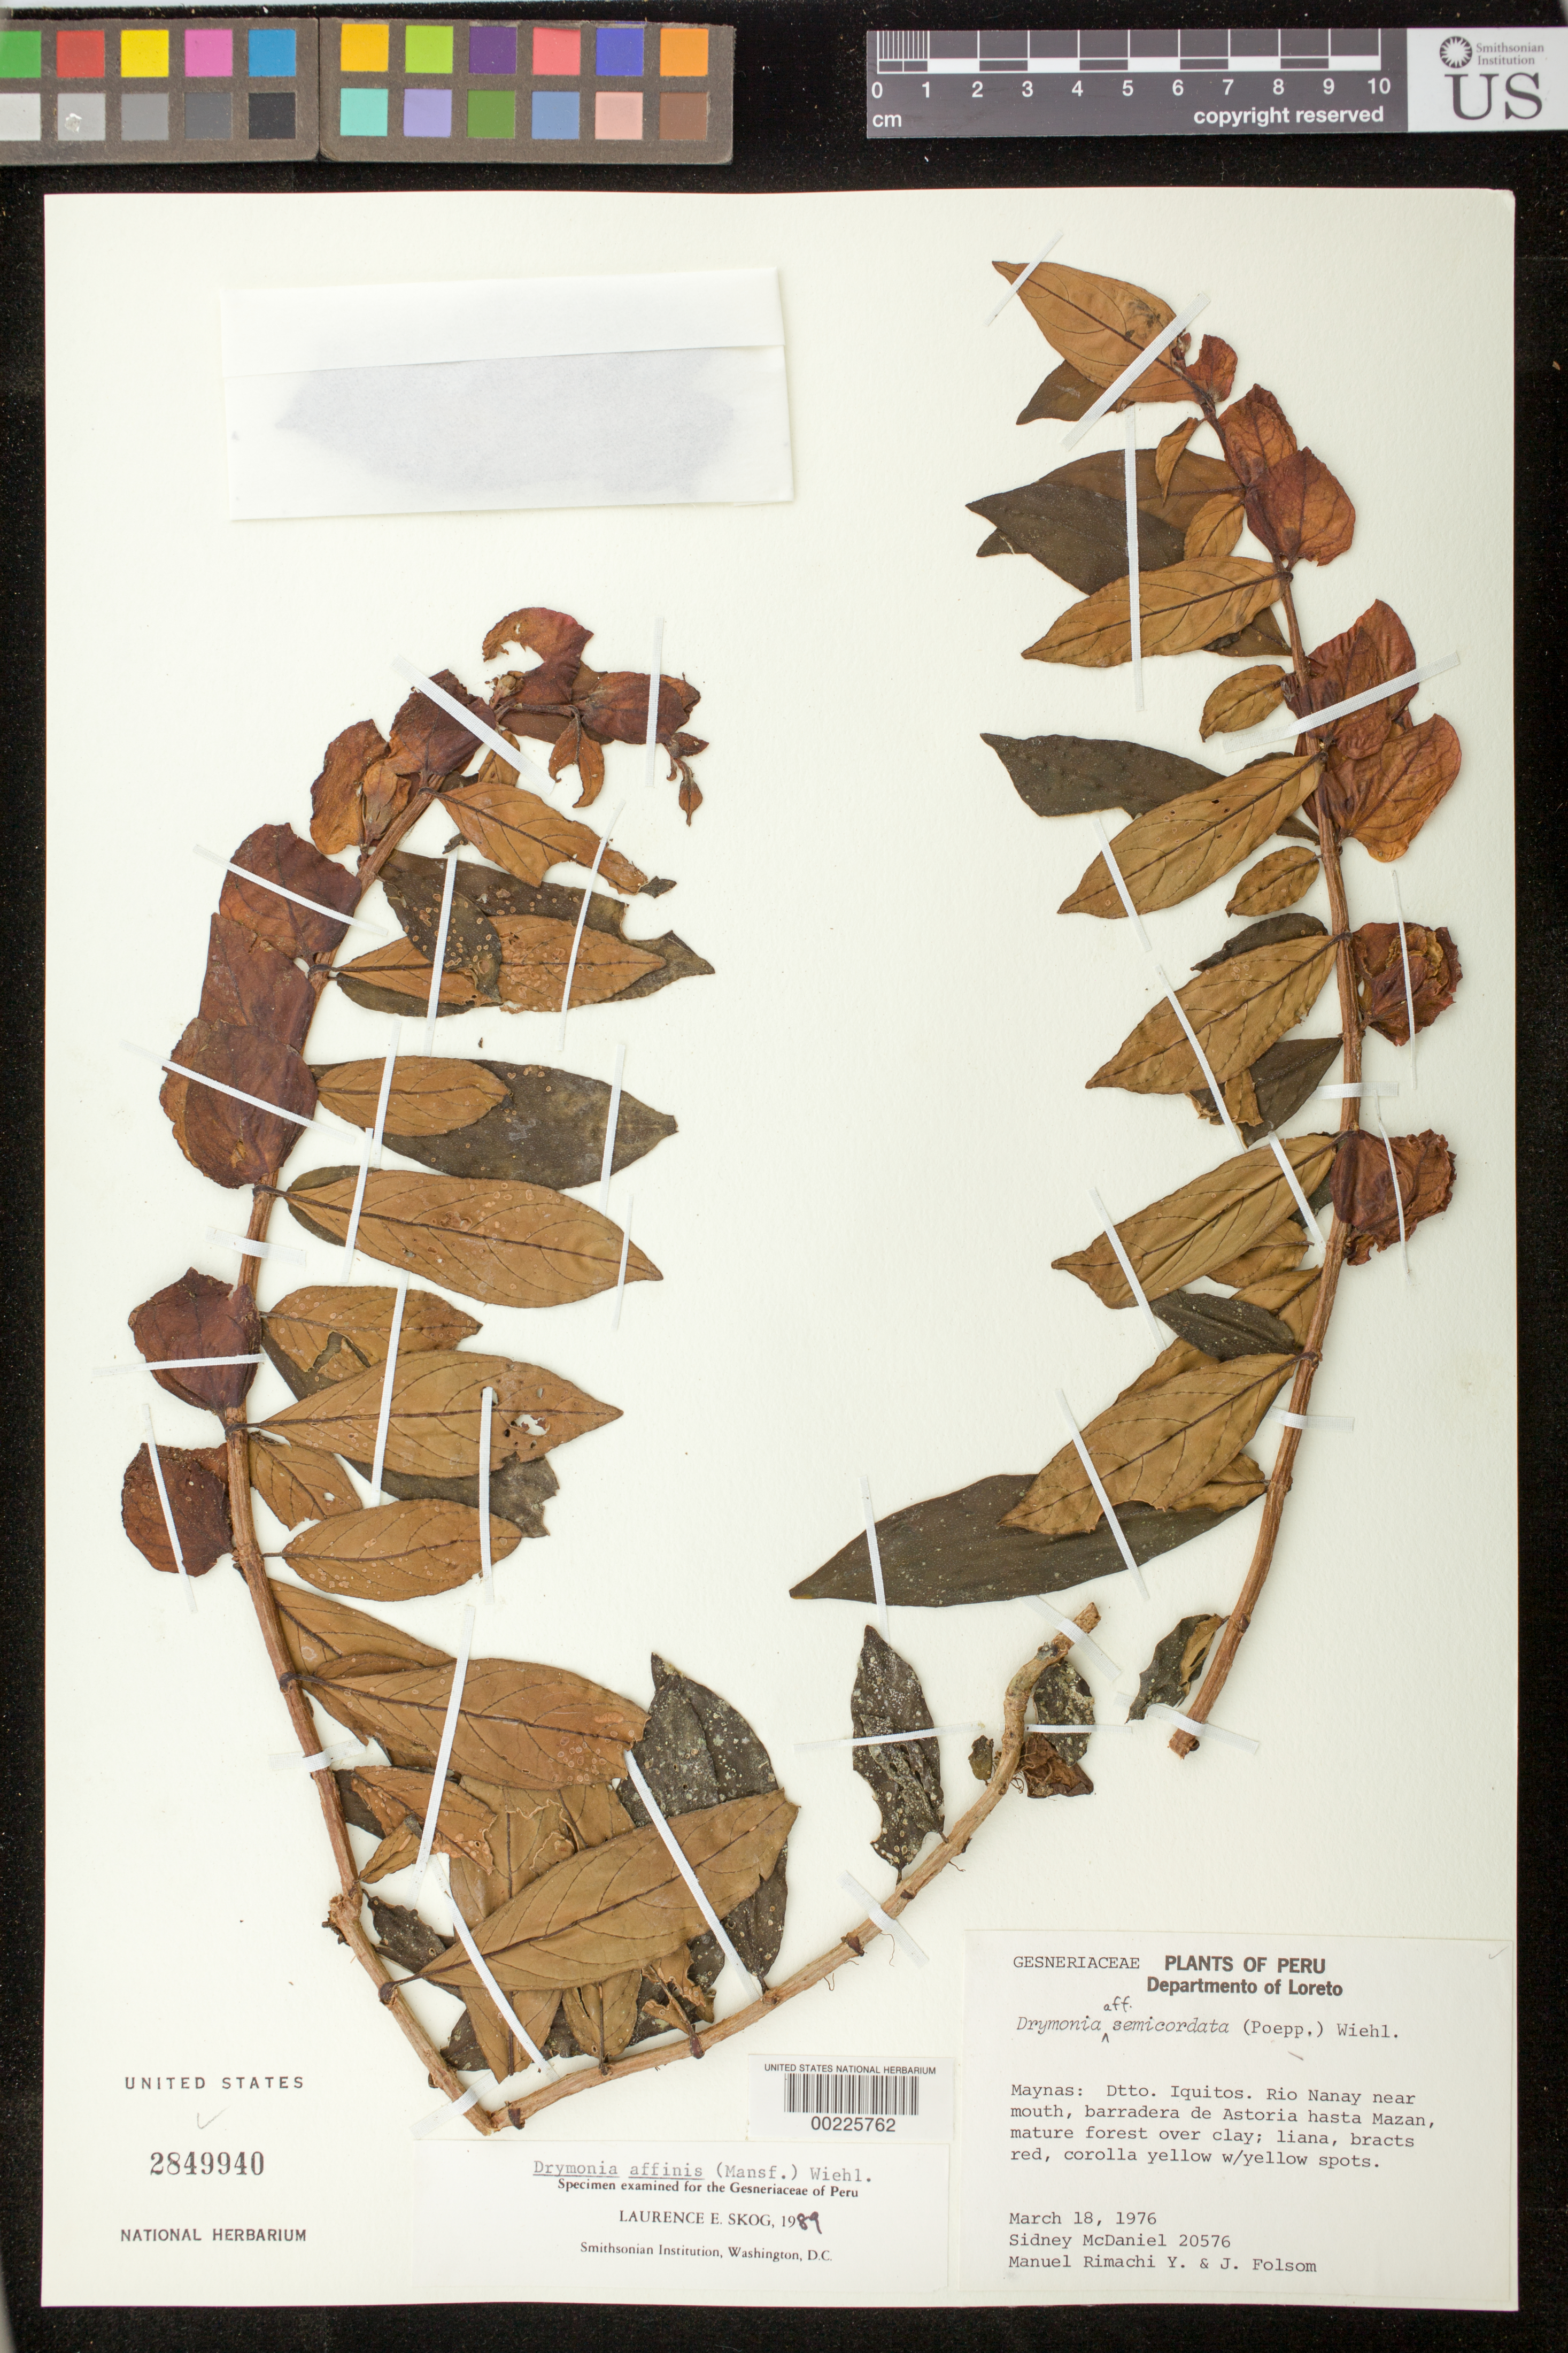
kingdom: Plantae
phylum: Tracheophyta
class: Magnoliopsida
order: Lamiales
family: Gesneriaceae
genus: Drymonia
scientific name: Drymonia affinis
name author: (Mansf.) Wiehler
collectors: S. McDaniel, M. Rimachi Y., W. Holmes & J. Bruza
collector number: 20576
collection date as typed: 18 Mar 1976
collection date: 1976-03-18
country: Peru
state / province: Loreto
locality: Prov. Maynas, Dtto. Iquitos, Rio Nanay near mouth, Barradera de Astoria up to Mazan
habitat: Mature forest over clay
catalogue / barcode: US 2849940